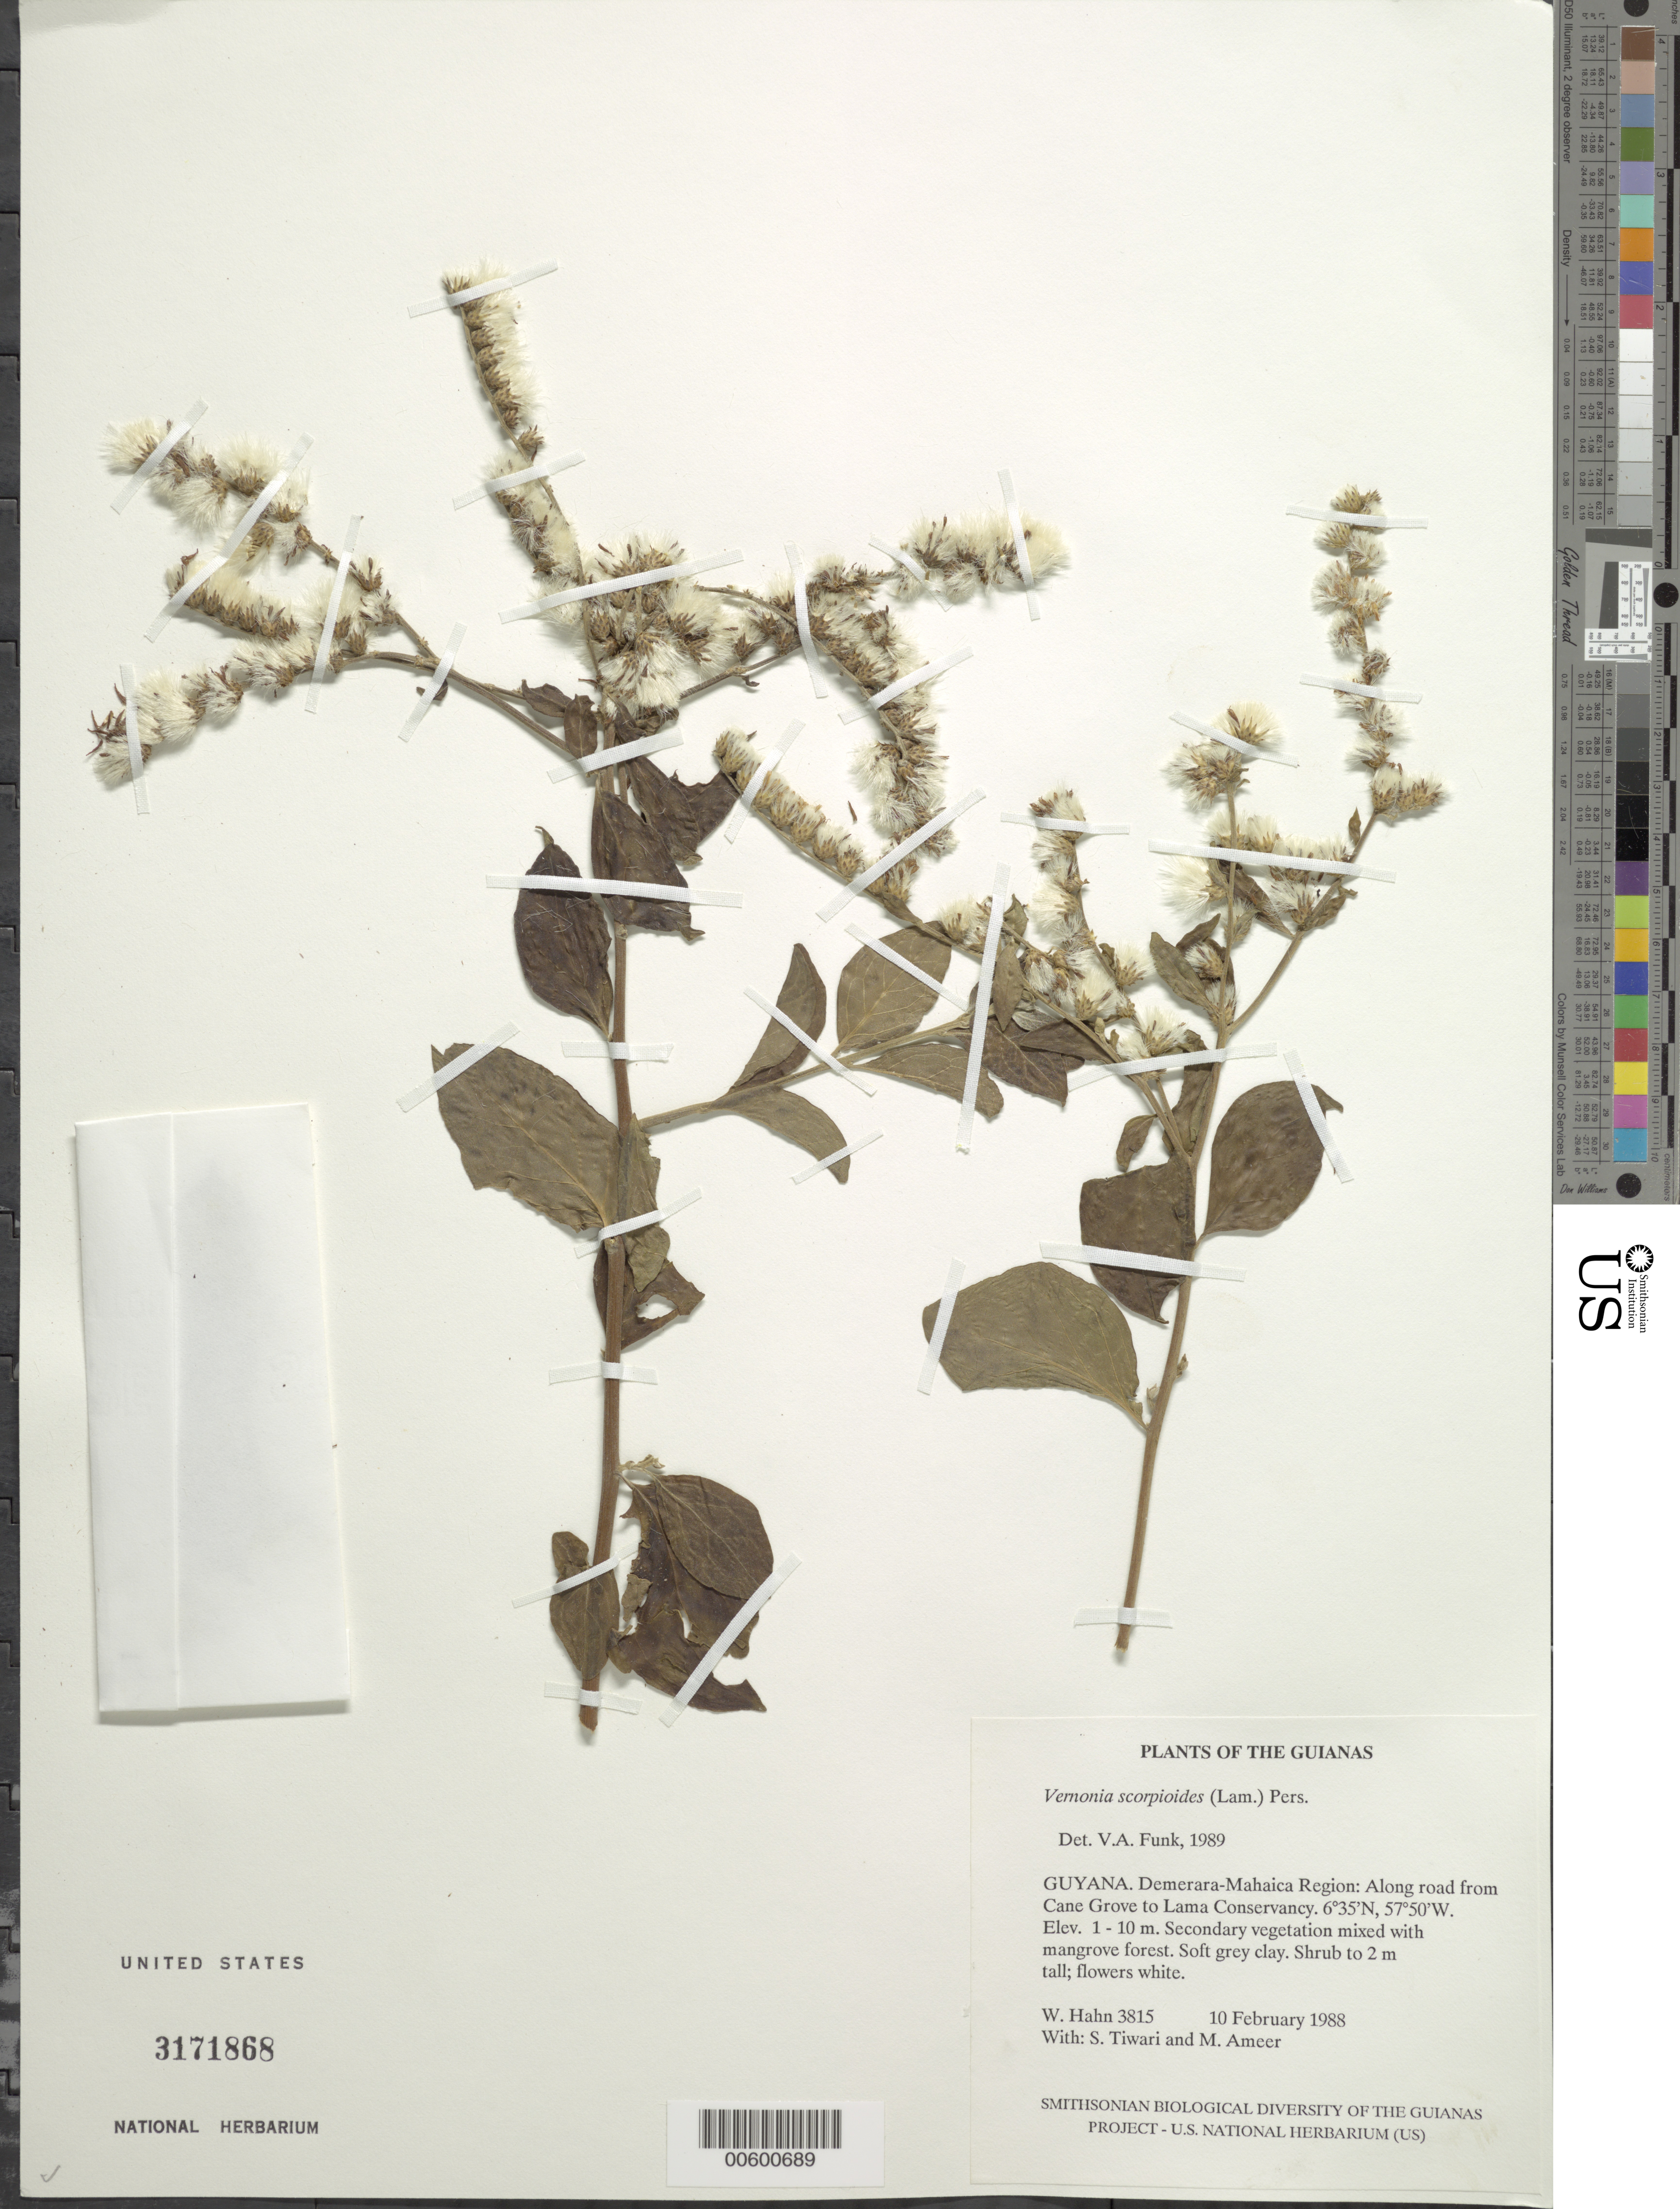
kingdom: Plantae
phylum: Tracheophyta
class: Magnoliopsida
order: Asterales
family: Asteraceae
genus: Cyrtocymura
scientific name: Cyrtocymura scorpioides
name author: (Lam.) H. Rob.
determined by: Funk, Vicki A., (BOT), Smithsonian Institution - National Museum of Natural History (UNITED STATES)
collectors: W. Hahn, S. Tiwari & M. Ameer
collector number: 3815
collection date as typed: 10 February 1988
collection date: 1988-02-10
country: Guyana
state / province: Demerara-Mahaica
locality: Along road from Cane Grove to Lama Conservancy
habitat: Secondary vegetation mixed with mangrove forest. Soft grey clay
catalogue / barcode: US 3171868